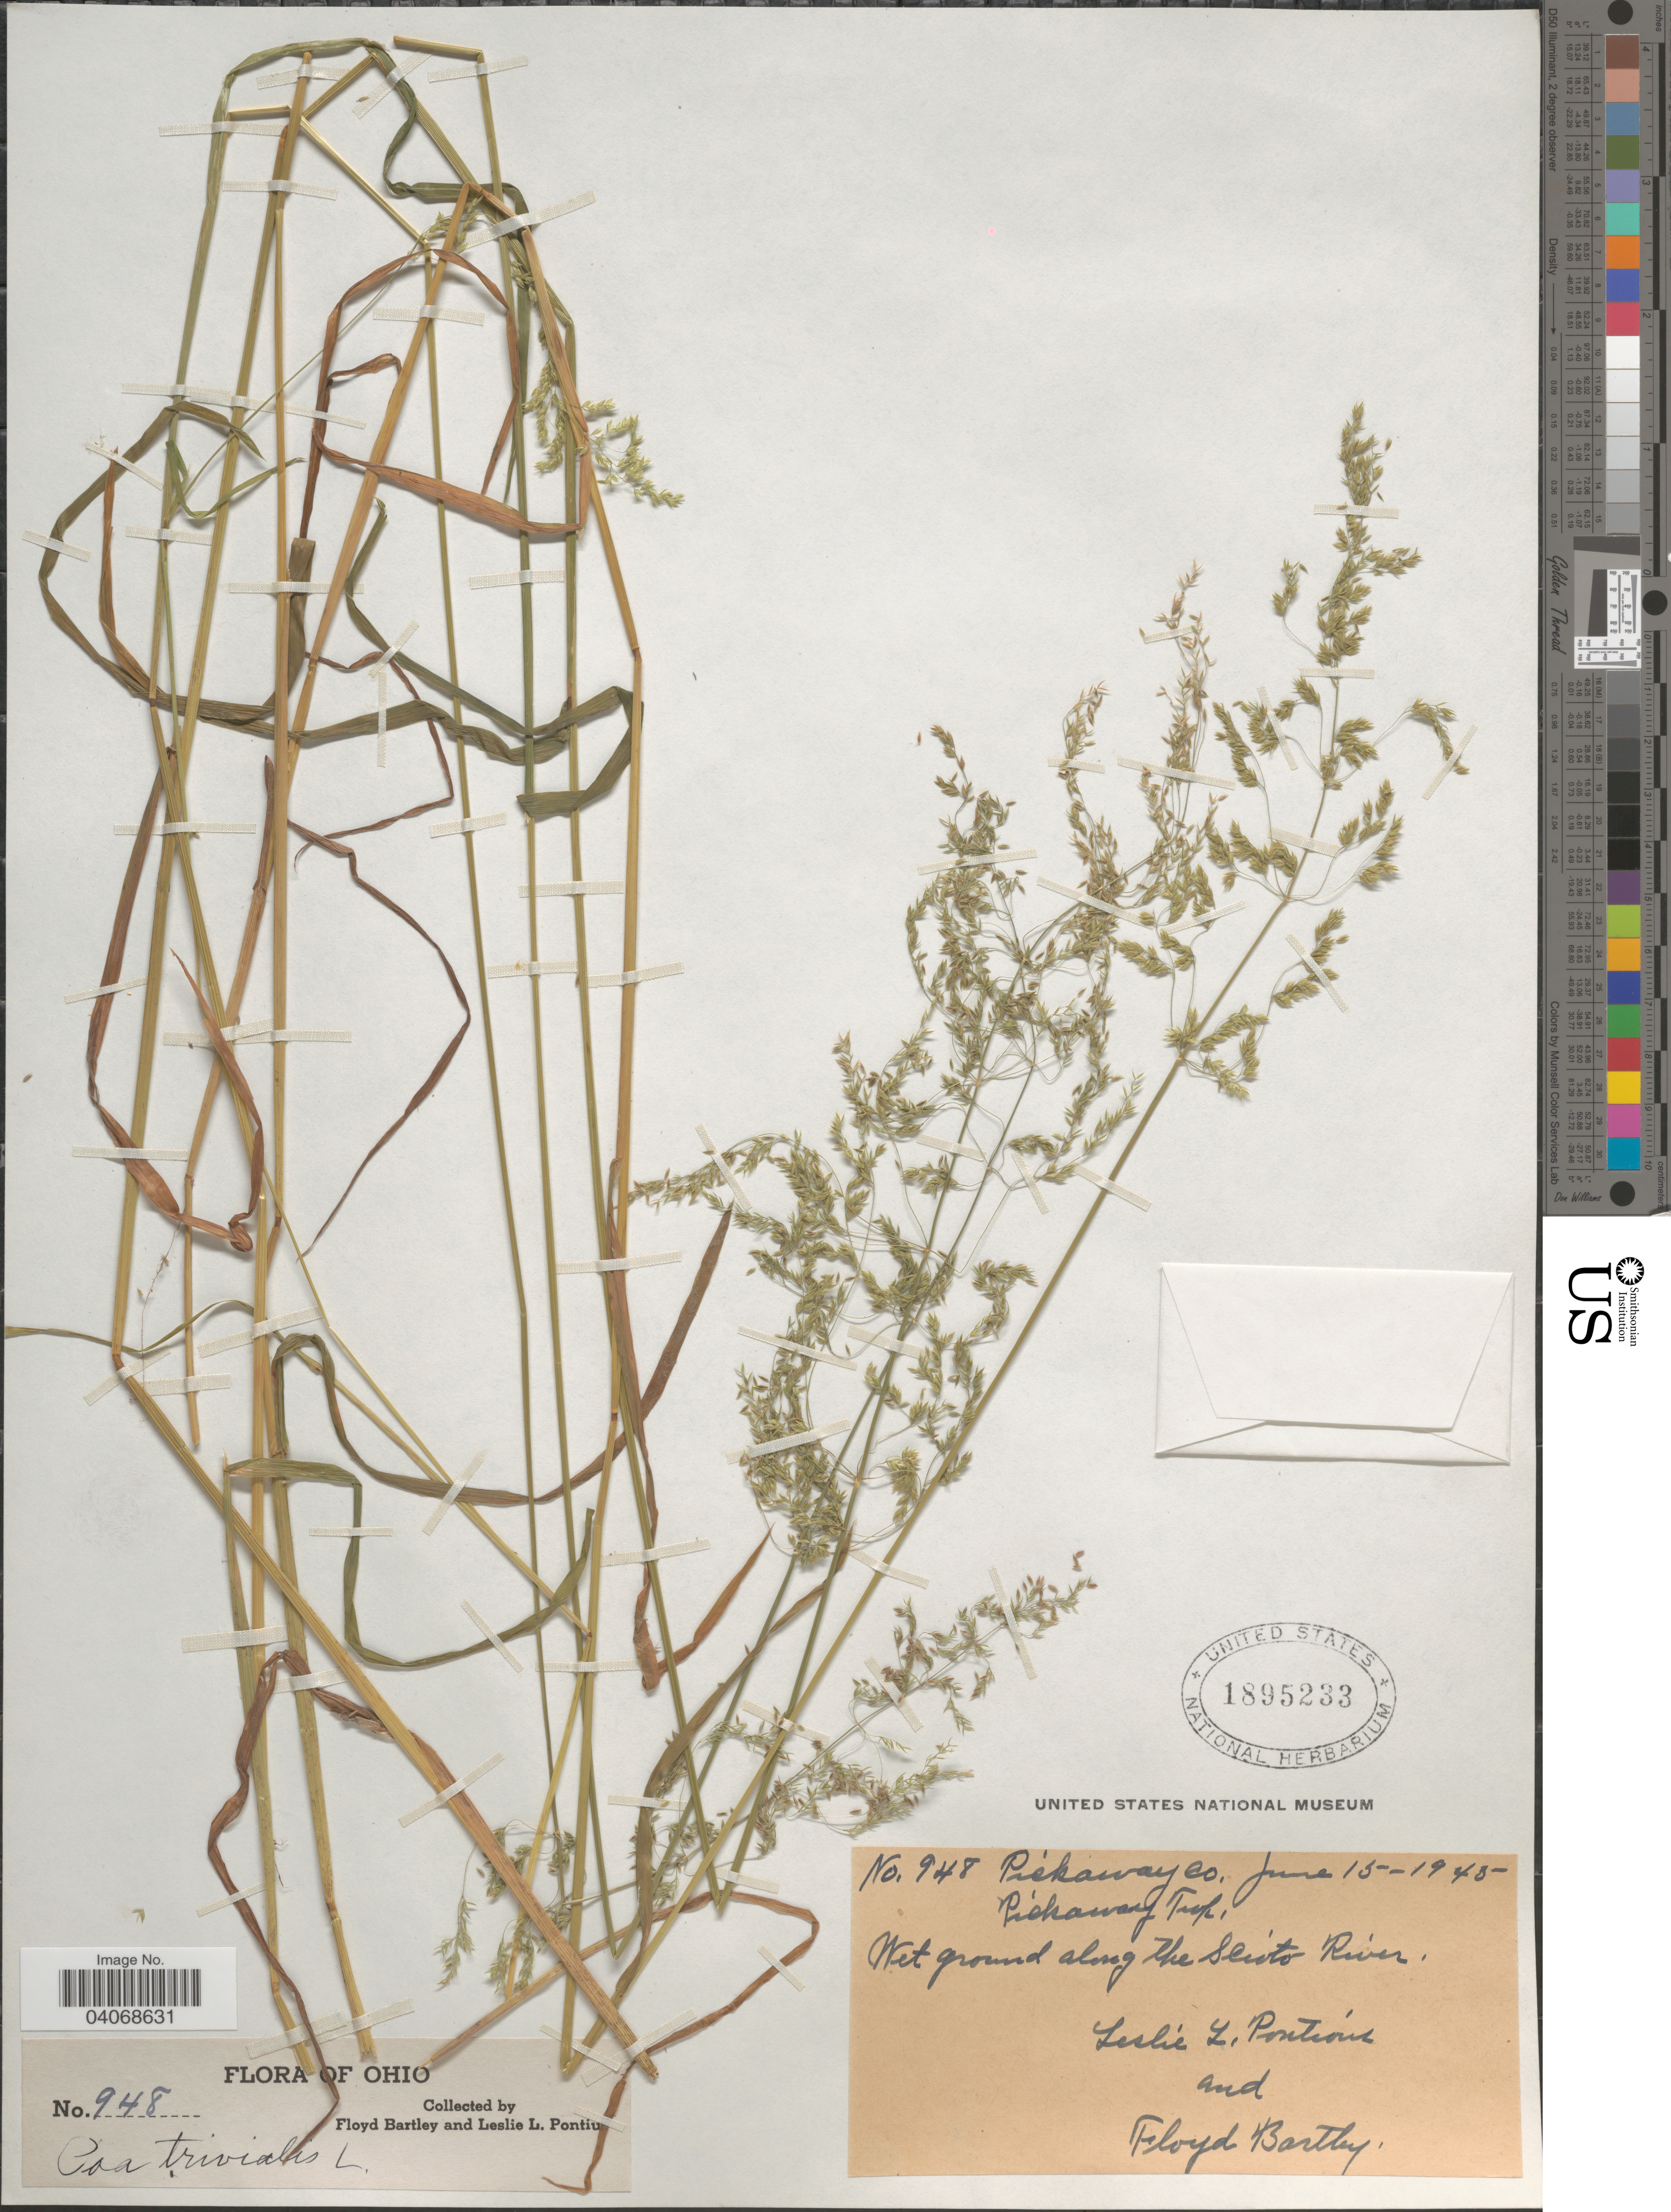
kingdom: Plantae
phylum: Tracheophyta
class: Liliopsida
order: Poales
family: Poaceae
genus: Poa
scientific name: Poa trivialis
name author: L.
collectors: L. Pontius & F. Bartley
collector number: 948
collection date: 1945-06-15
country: United States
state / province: Ohio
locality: Pickaway Co. Pickaway Twp. Wet ground along the Scioto River.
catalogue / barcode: US 1895233